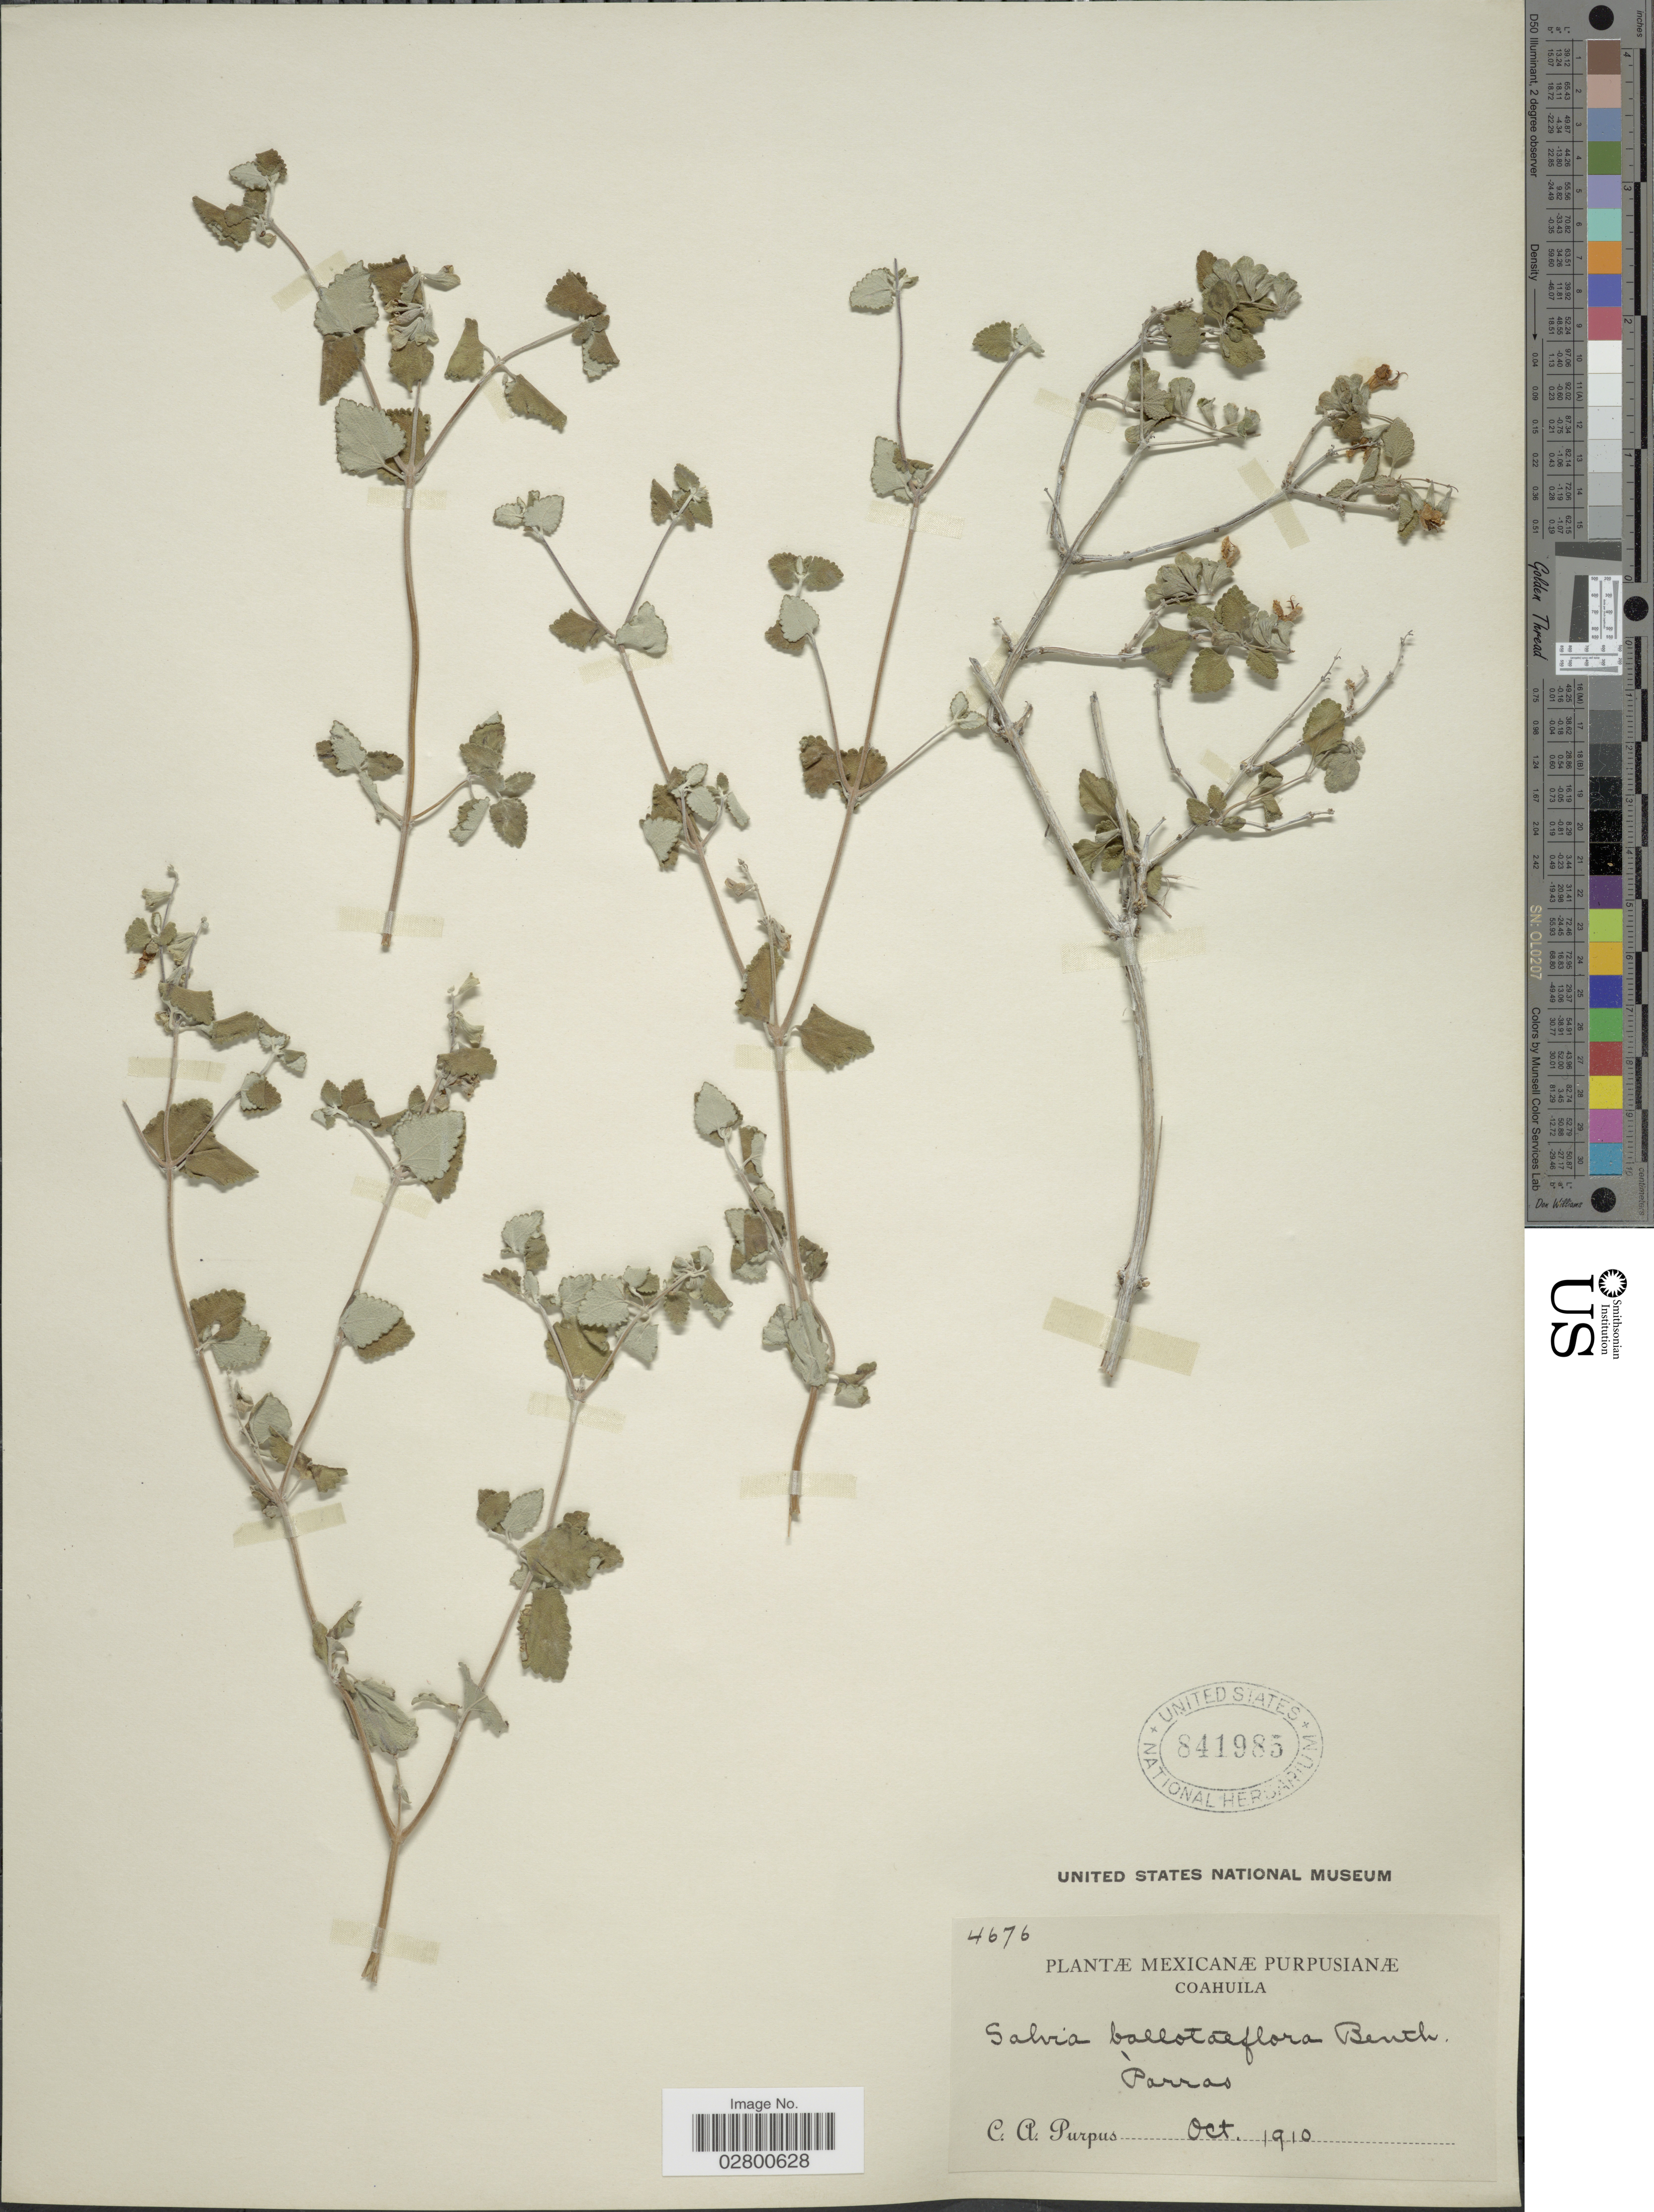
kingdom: Plantae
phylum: Tracheophyta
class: Magnoliopsida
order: Lamiales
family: Lamiaceae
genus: Salvia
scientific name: Salvia ballotiflora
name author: Benth.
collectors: C. A. Purpus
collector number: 4676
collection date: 1910-10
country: Mexico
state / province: Coahuila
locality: Parras.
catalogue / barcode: US 841985